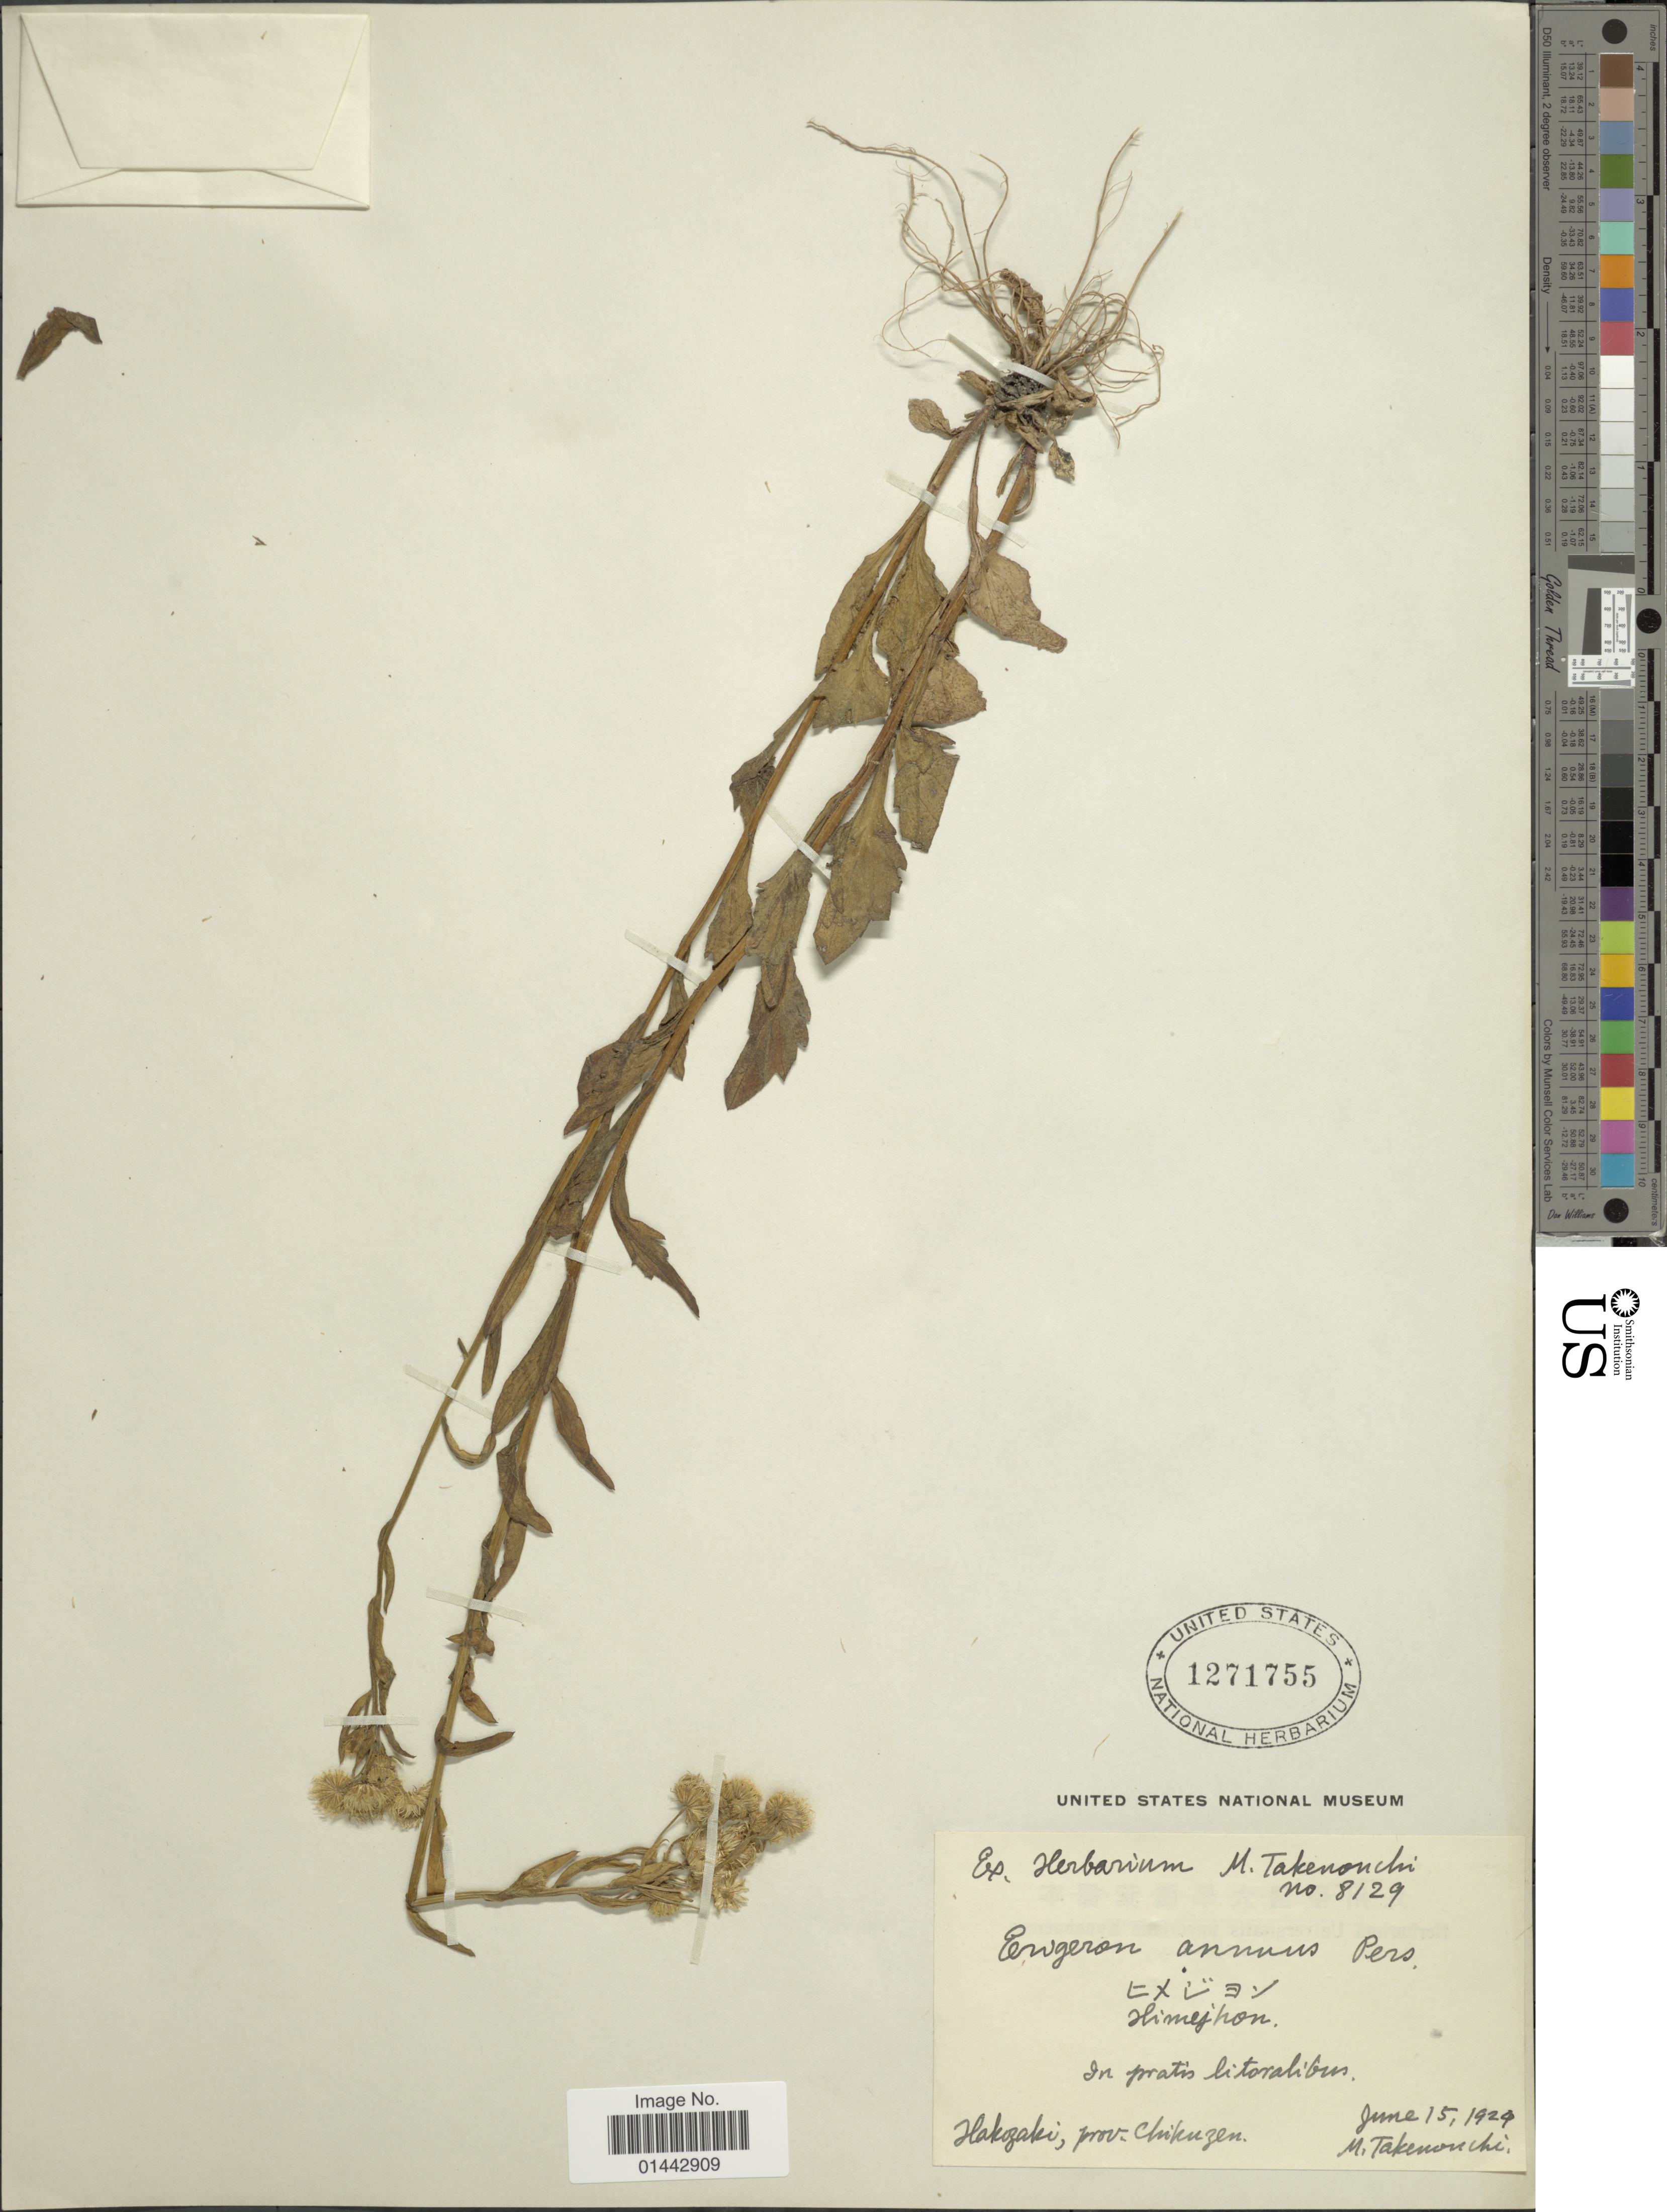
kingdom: Plantae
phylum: Tracheophyta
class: Magnoliopsida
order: Asterales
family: Asteraceae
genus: Erigeron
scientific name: Erigeron annuus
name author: (L.) Pers.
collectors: M. Takenonchi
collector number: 8129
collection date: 1929-06-15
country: Japan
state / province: Hukuoka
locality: Hakozaki, prov. Chikuzen.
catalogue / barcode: US 1271755